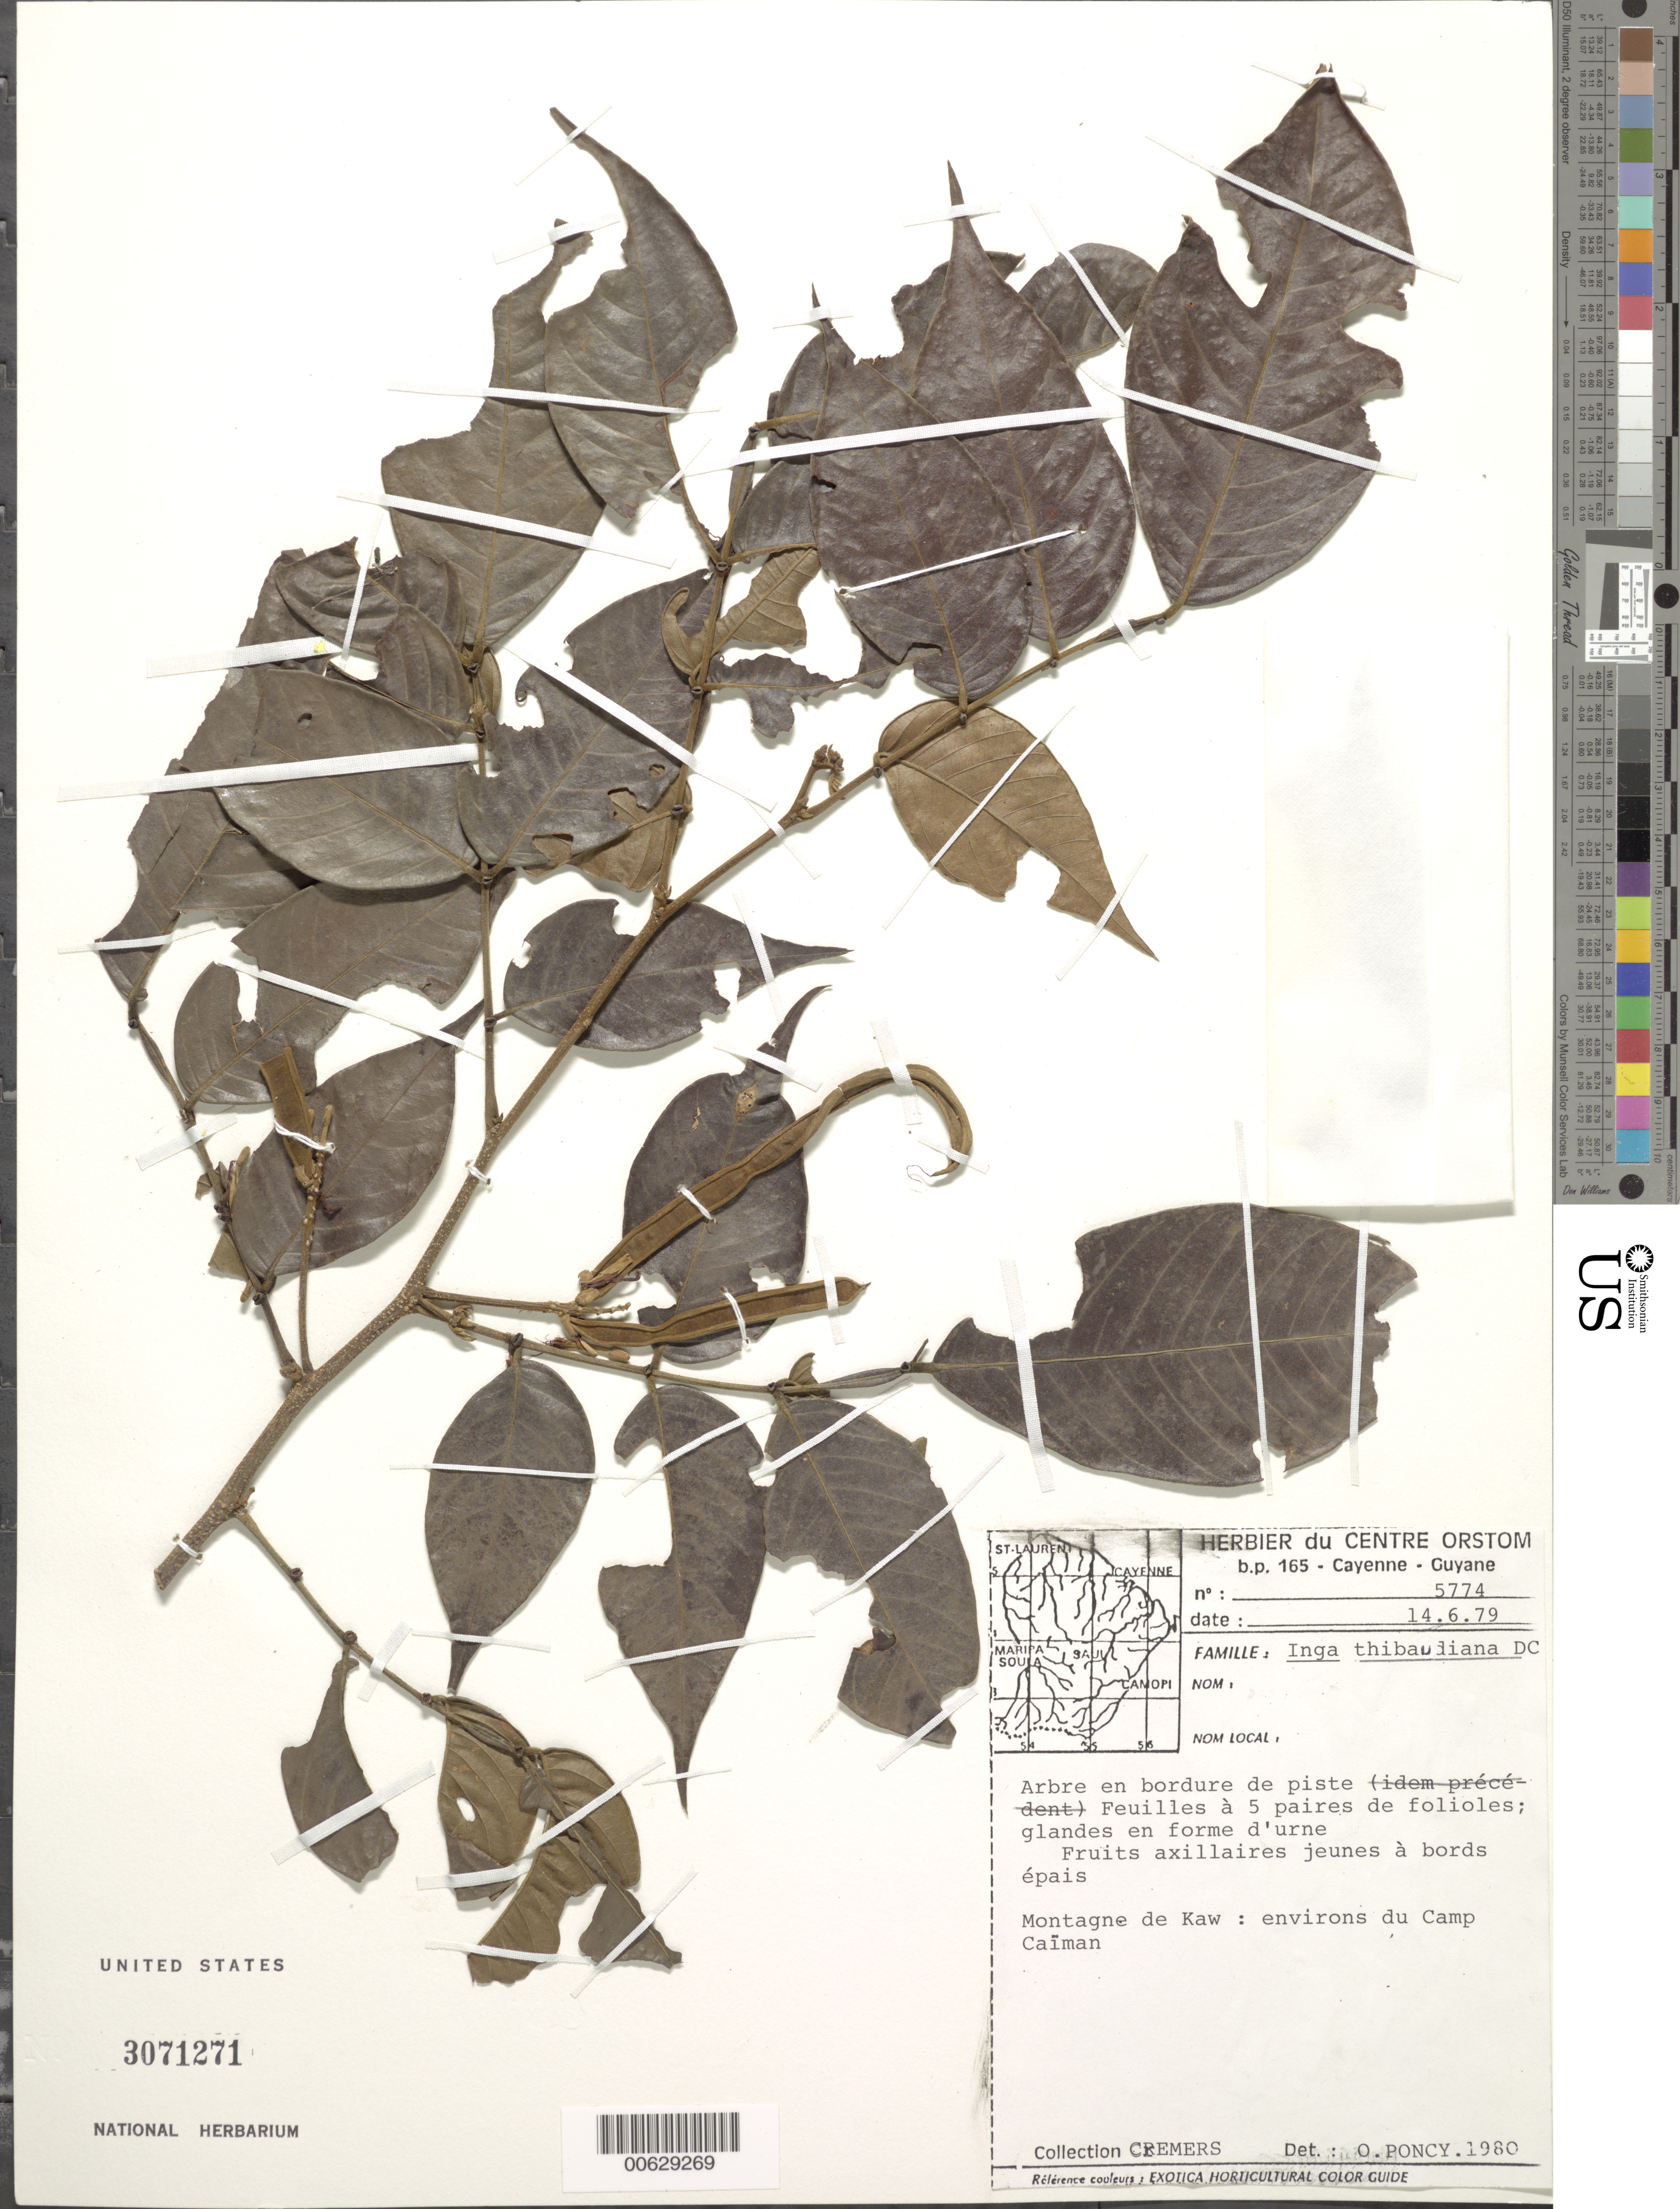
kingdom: Plantae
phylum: Tracheophyta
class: Magnoliopsida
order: Fabales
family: Fabaceae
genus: Inga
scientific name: Inga thibaudiana subsp. thibaudiana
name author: DC.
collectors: G. Cremers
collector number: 5774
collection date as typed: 14-Jun-79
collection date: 1979-06-14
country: French Guiana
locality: Montagne de Kaw, Camp Caïman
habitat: Bordure de piste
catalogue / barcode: US 3071271